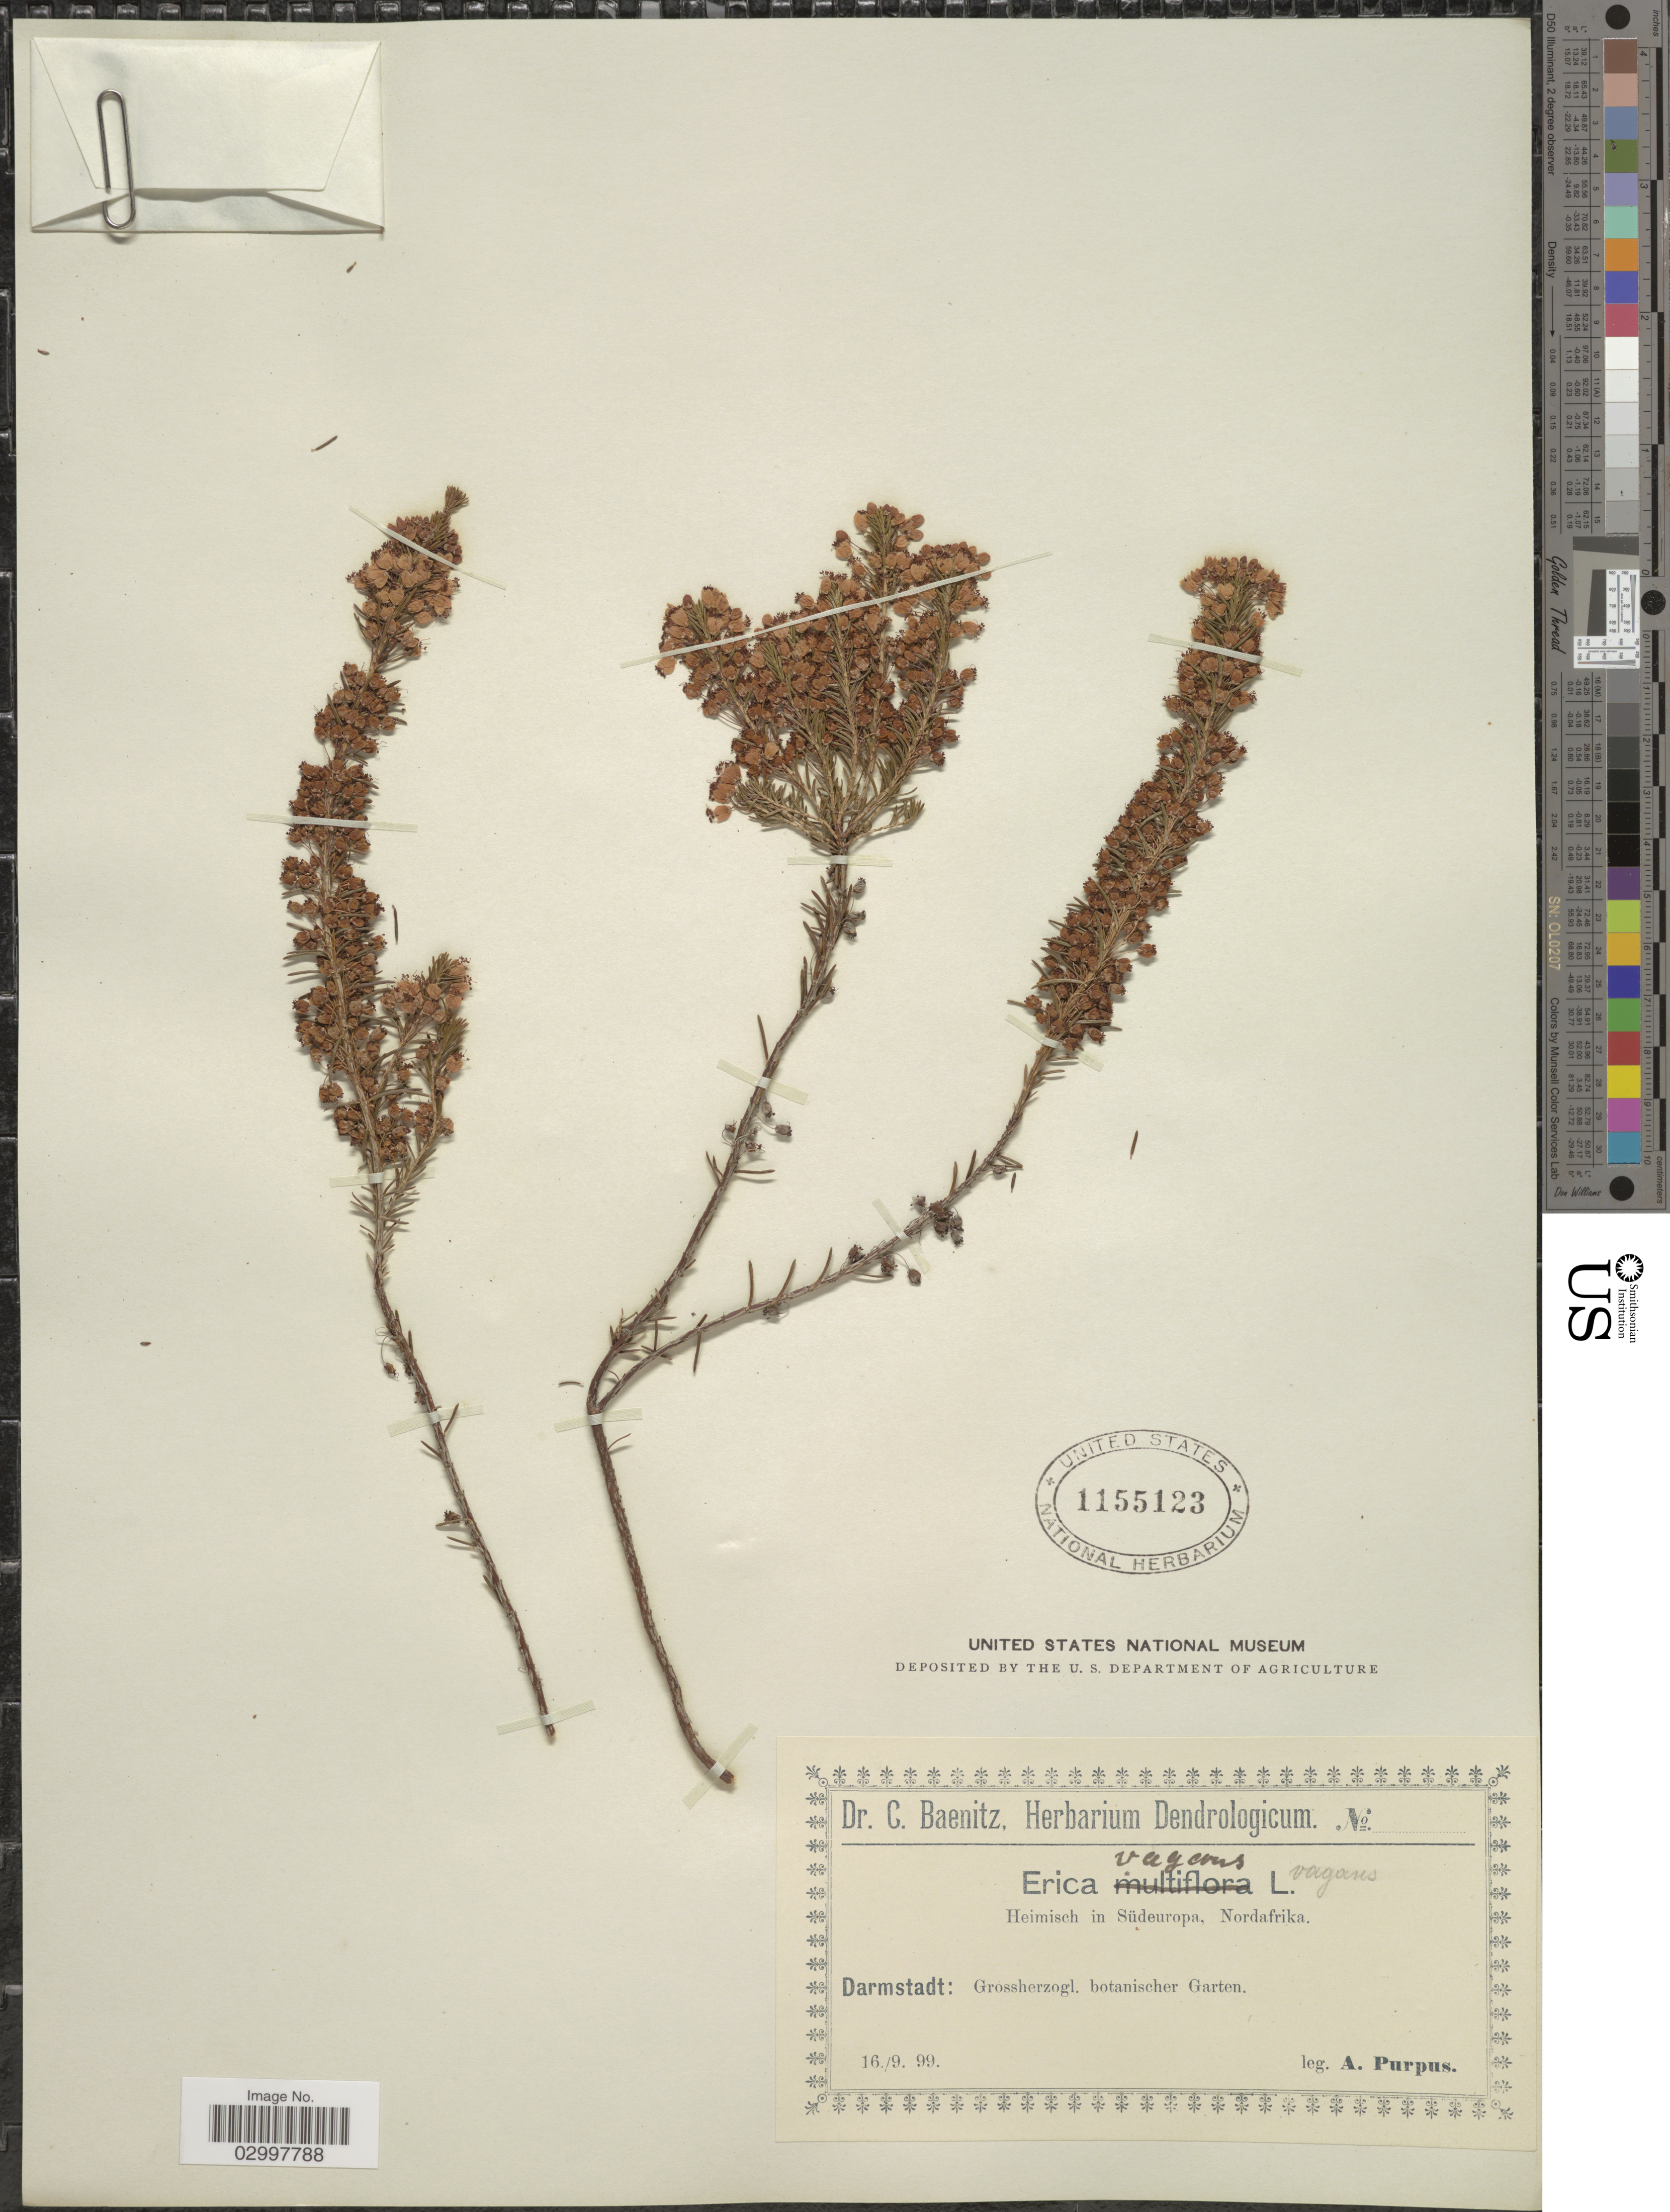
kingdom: Plantae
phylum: Tracheophyta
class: Magnoliopsida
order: Ericales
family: Ericaceae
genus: Erica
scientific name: Erica vagans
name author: L.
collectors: A. Purpus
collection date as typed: Transcribed d/m/y: 16/9/99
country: Germany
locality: Darmstadt: Grossherzogl. botanischer Garten.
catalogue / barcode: US 1155123